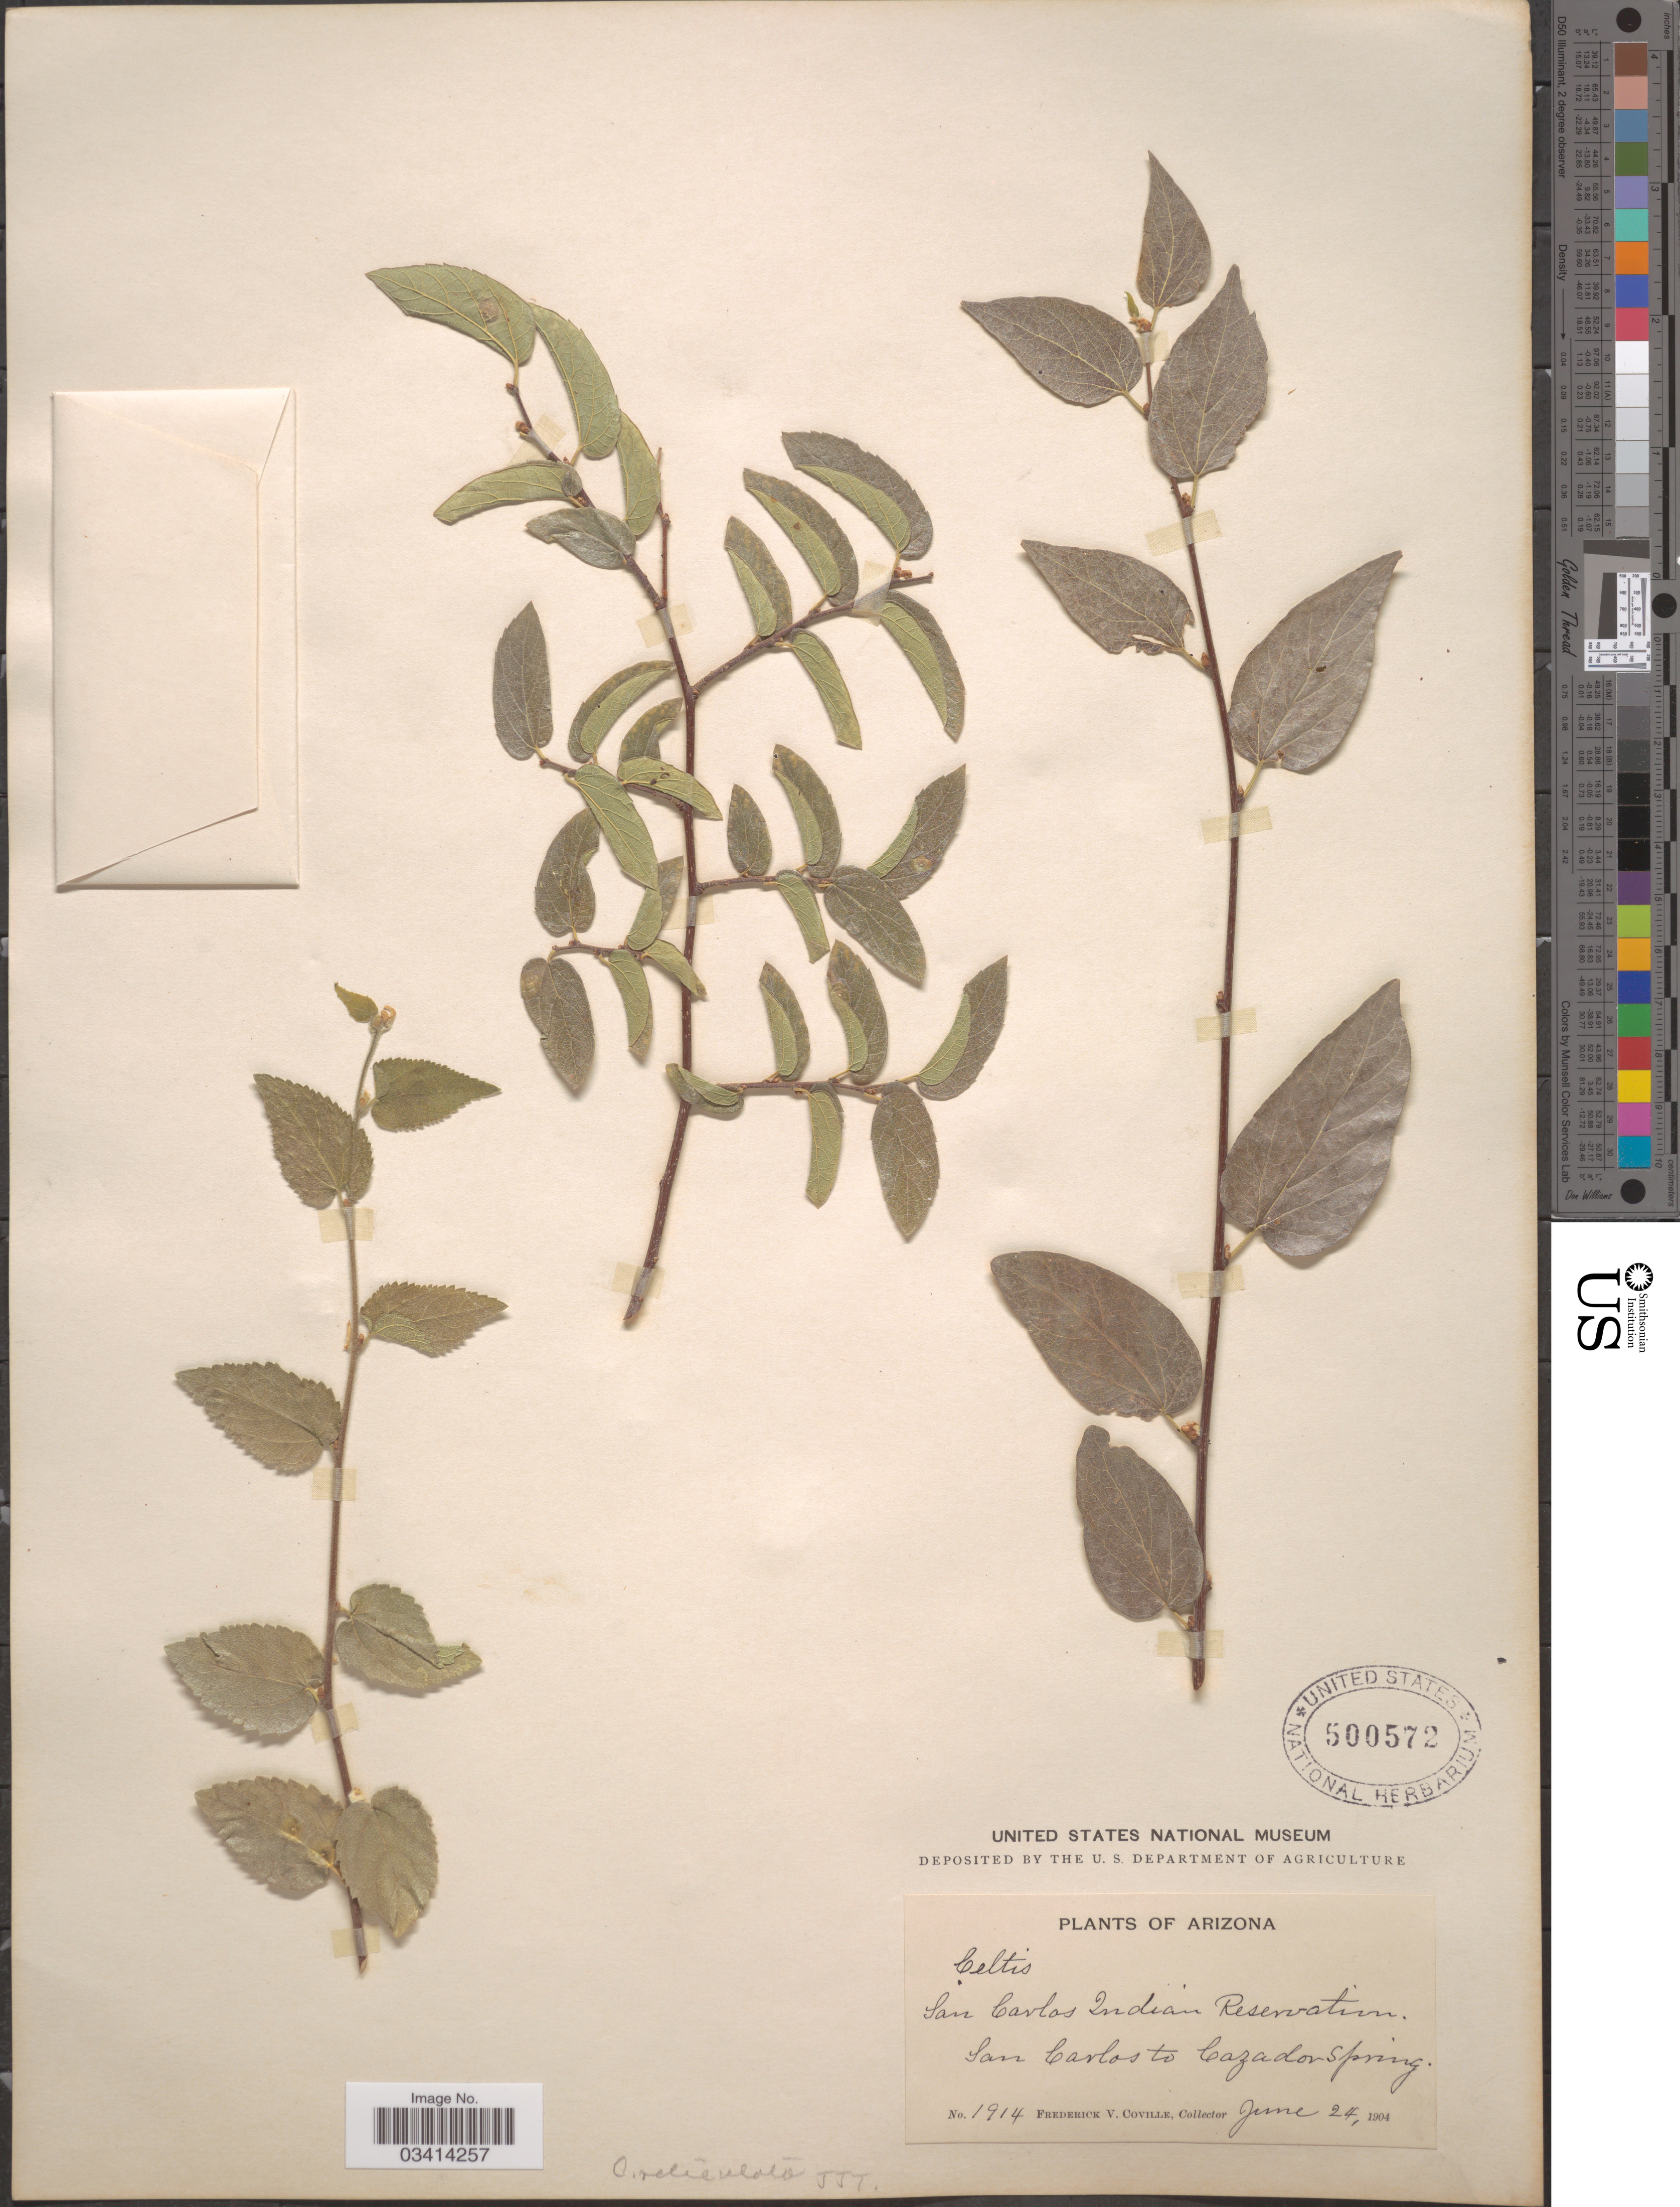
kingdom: Plantae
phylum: Tracheophyta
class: Magnoliopsida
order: Rosales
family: Cannabaceae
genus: Celtis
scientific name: Celtis reticulata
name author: Torr.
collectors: F. V. Coville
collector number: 1914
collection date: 1904-06-24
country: United States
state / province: Arizona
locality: San Carlos Indian Reservation. San Carlos to Cazador Spring.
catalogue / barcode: US 500572